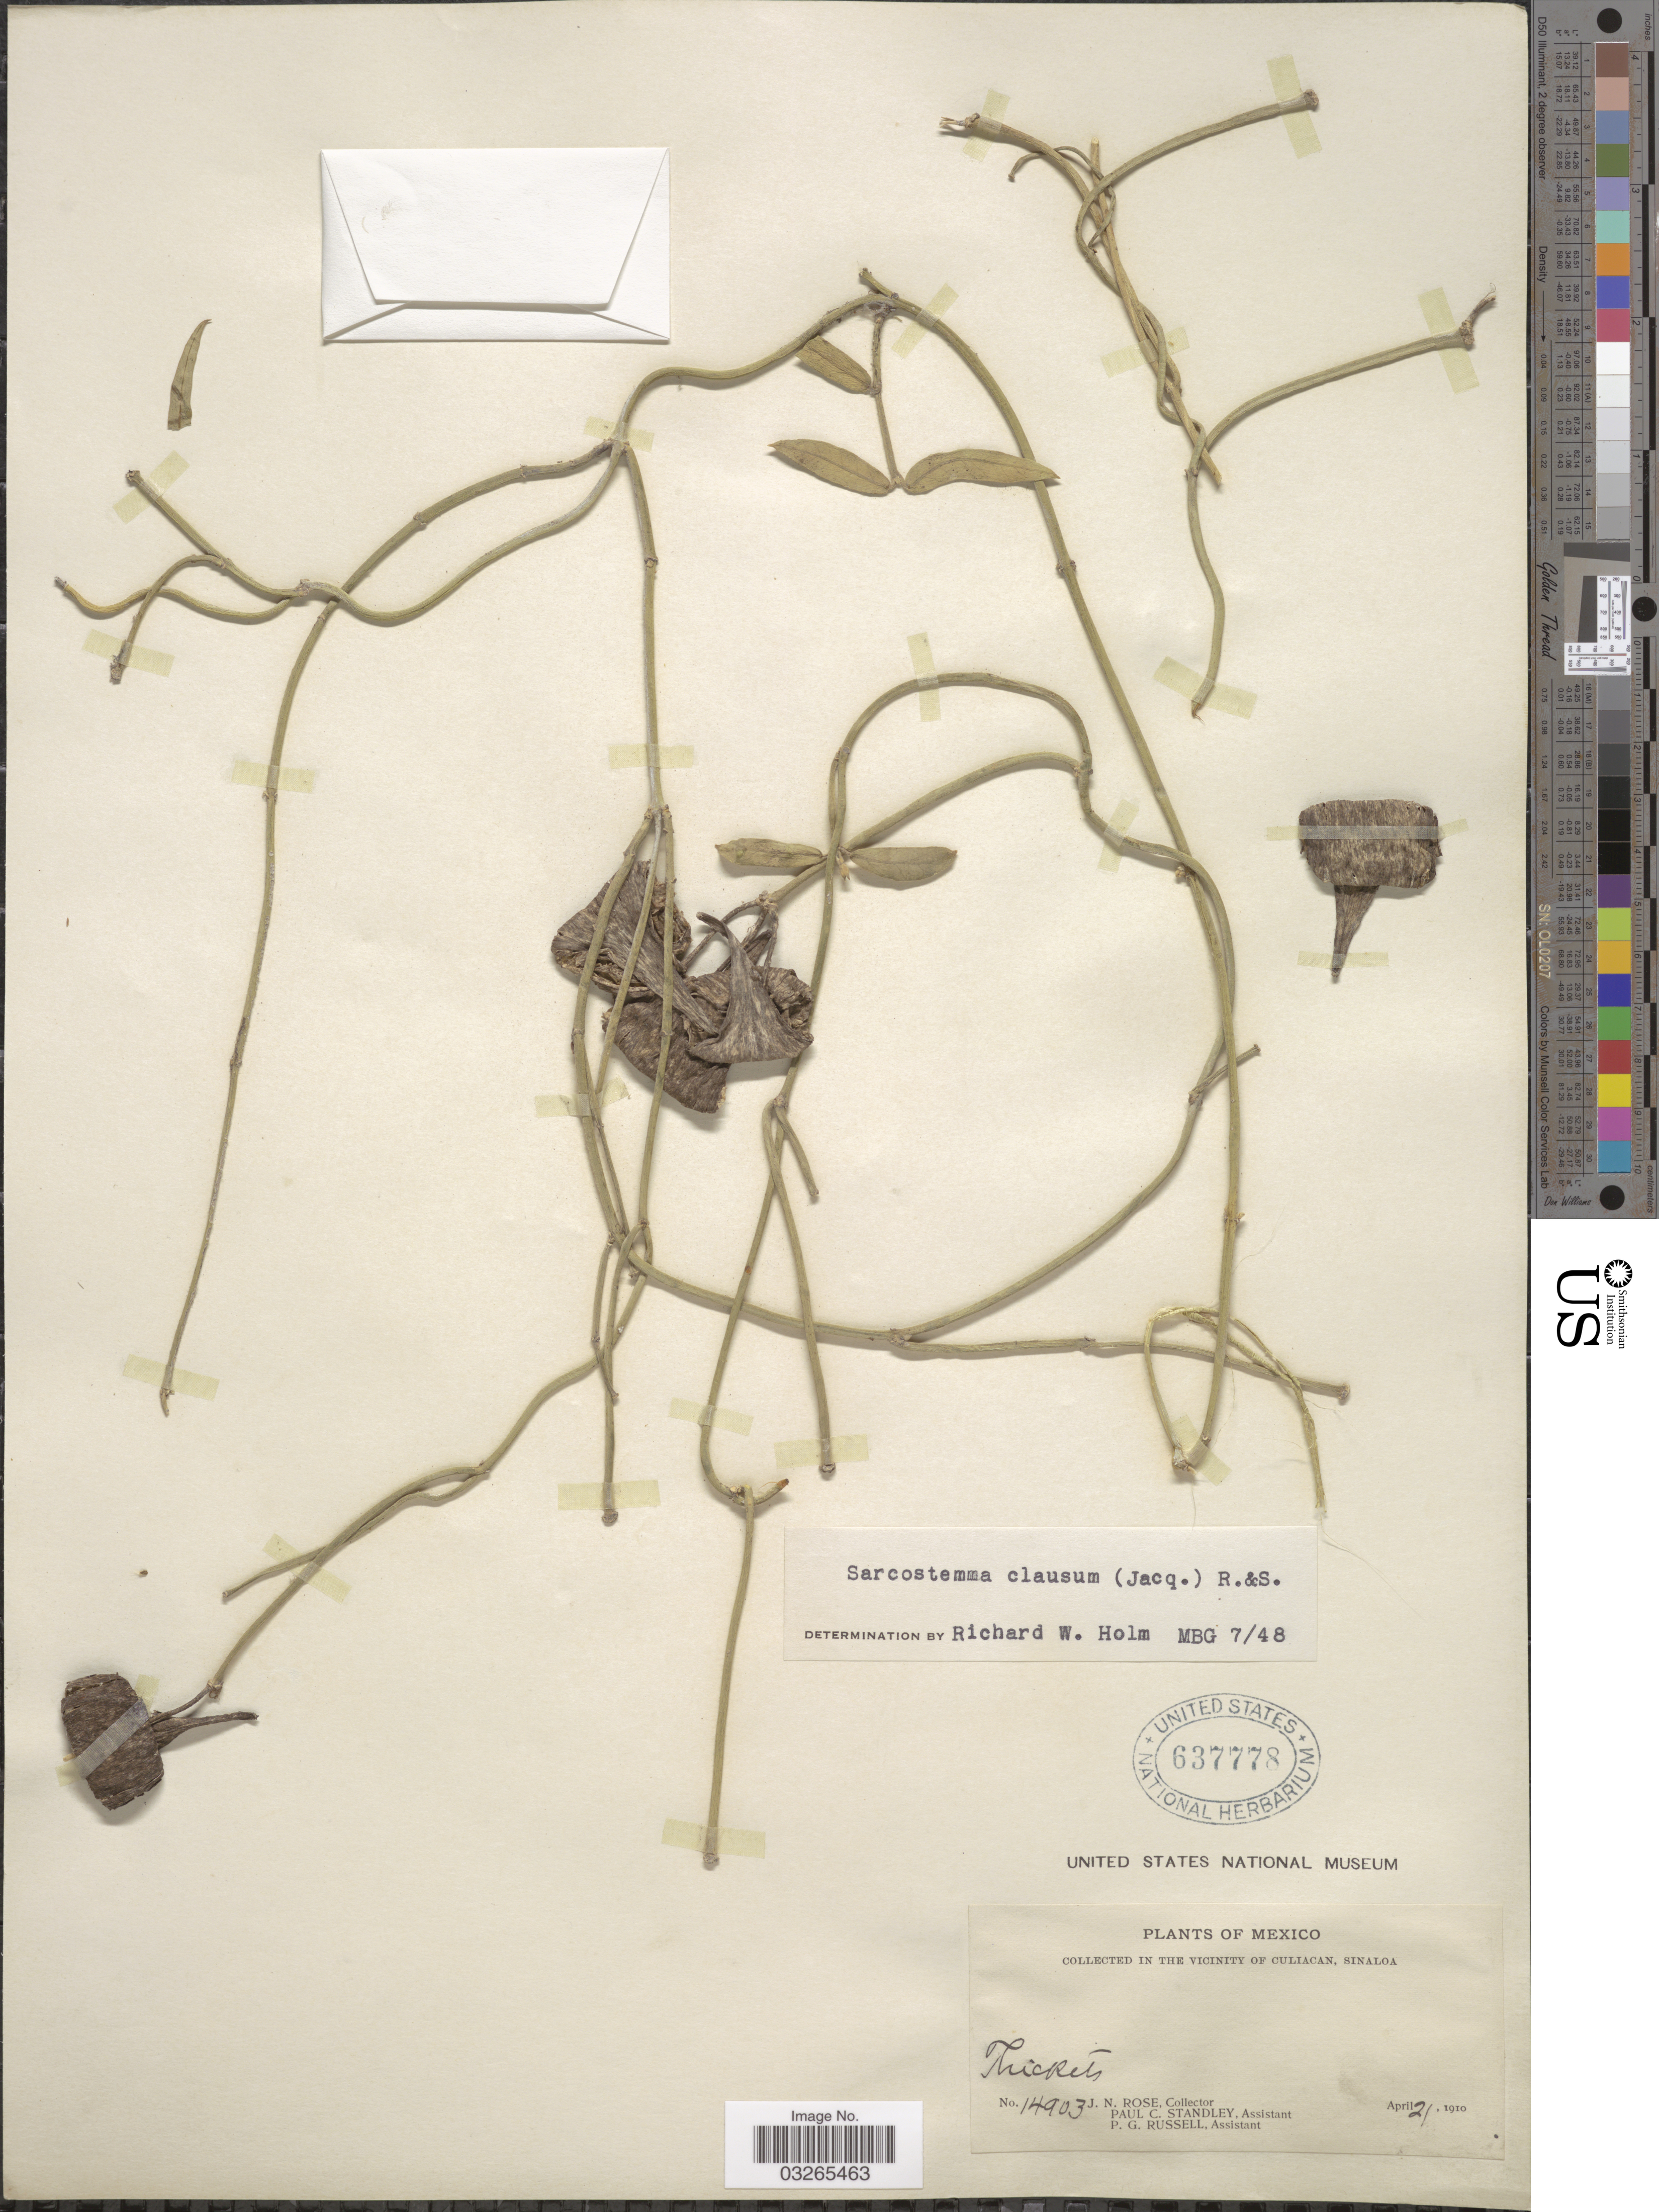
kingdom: Plantae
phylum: Tracheophyta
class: Magnoliopsida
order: Gentianales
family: Apocynaceae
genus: Sarcostemma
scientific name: Sarcostemma clausum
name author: (Jacq.) Schult.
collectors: J. N. Rose, P. C. Standley & P. G. Russell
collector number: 14903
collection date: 1910-04-21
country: Mexico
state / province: Sinaloa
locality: In the vicinity of Culiacan.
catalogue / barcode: US 637778